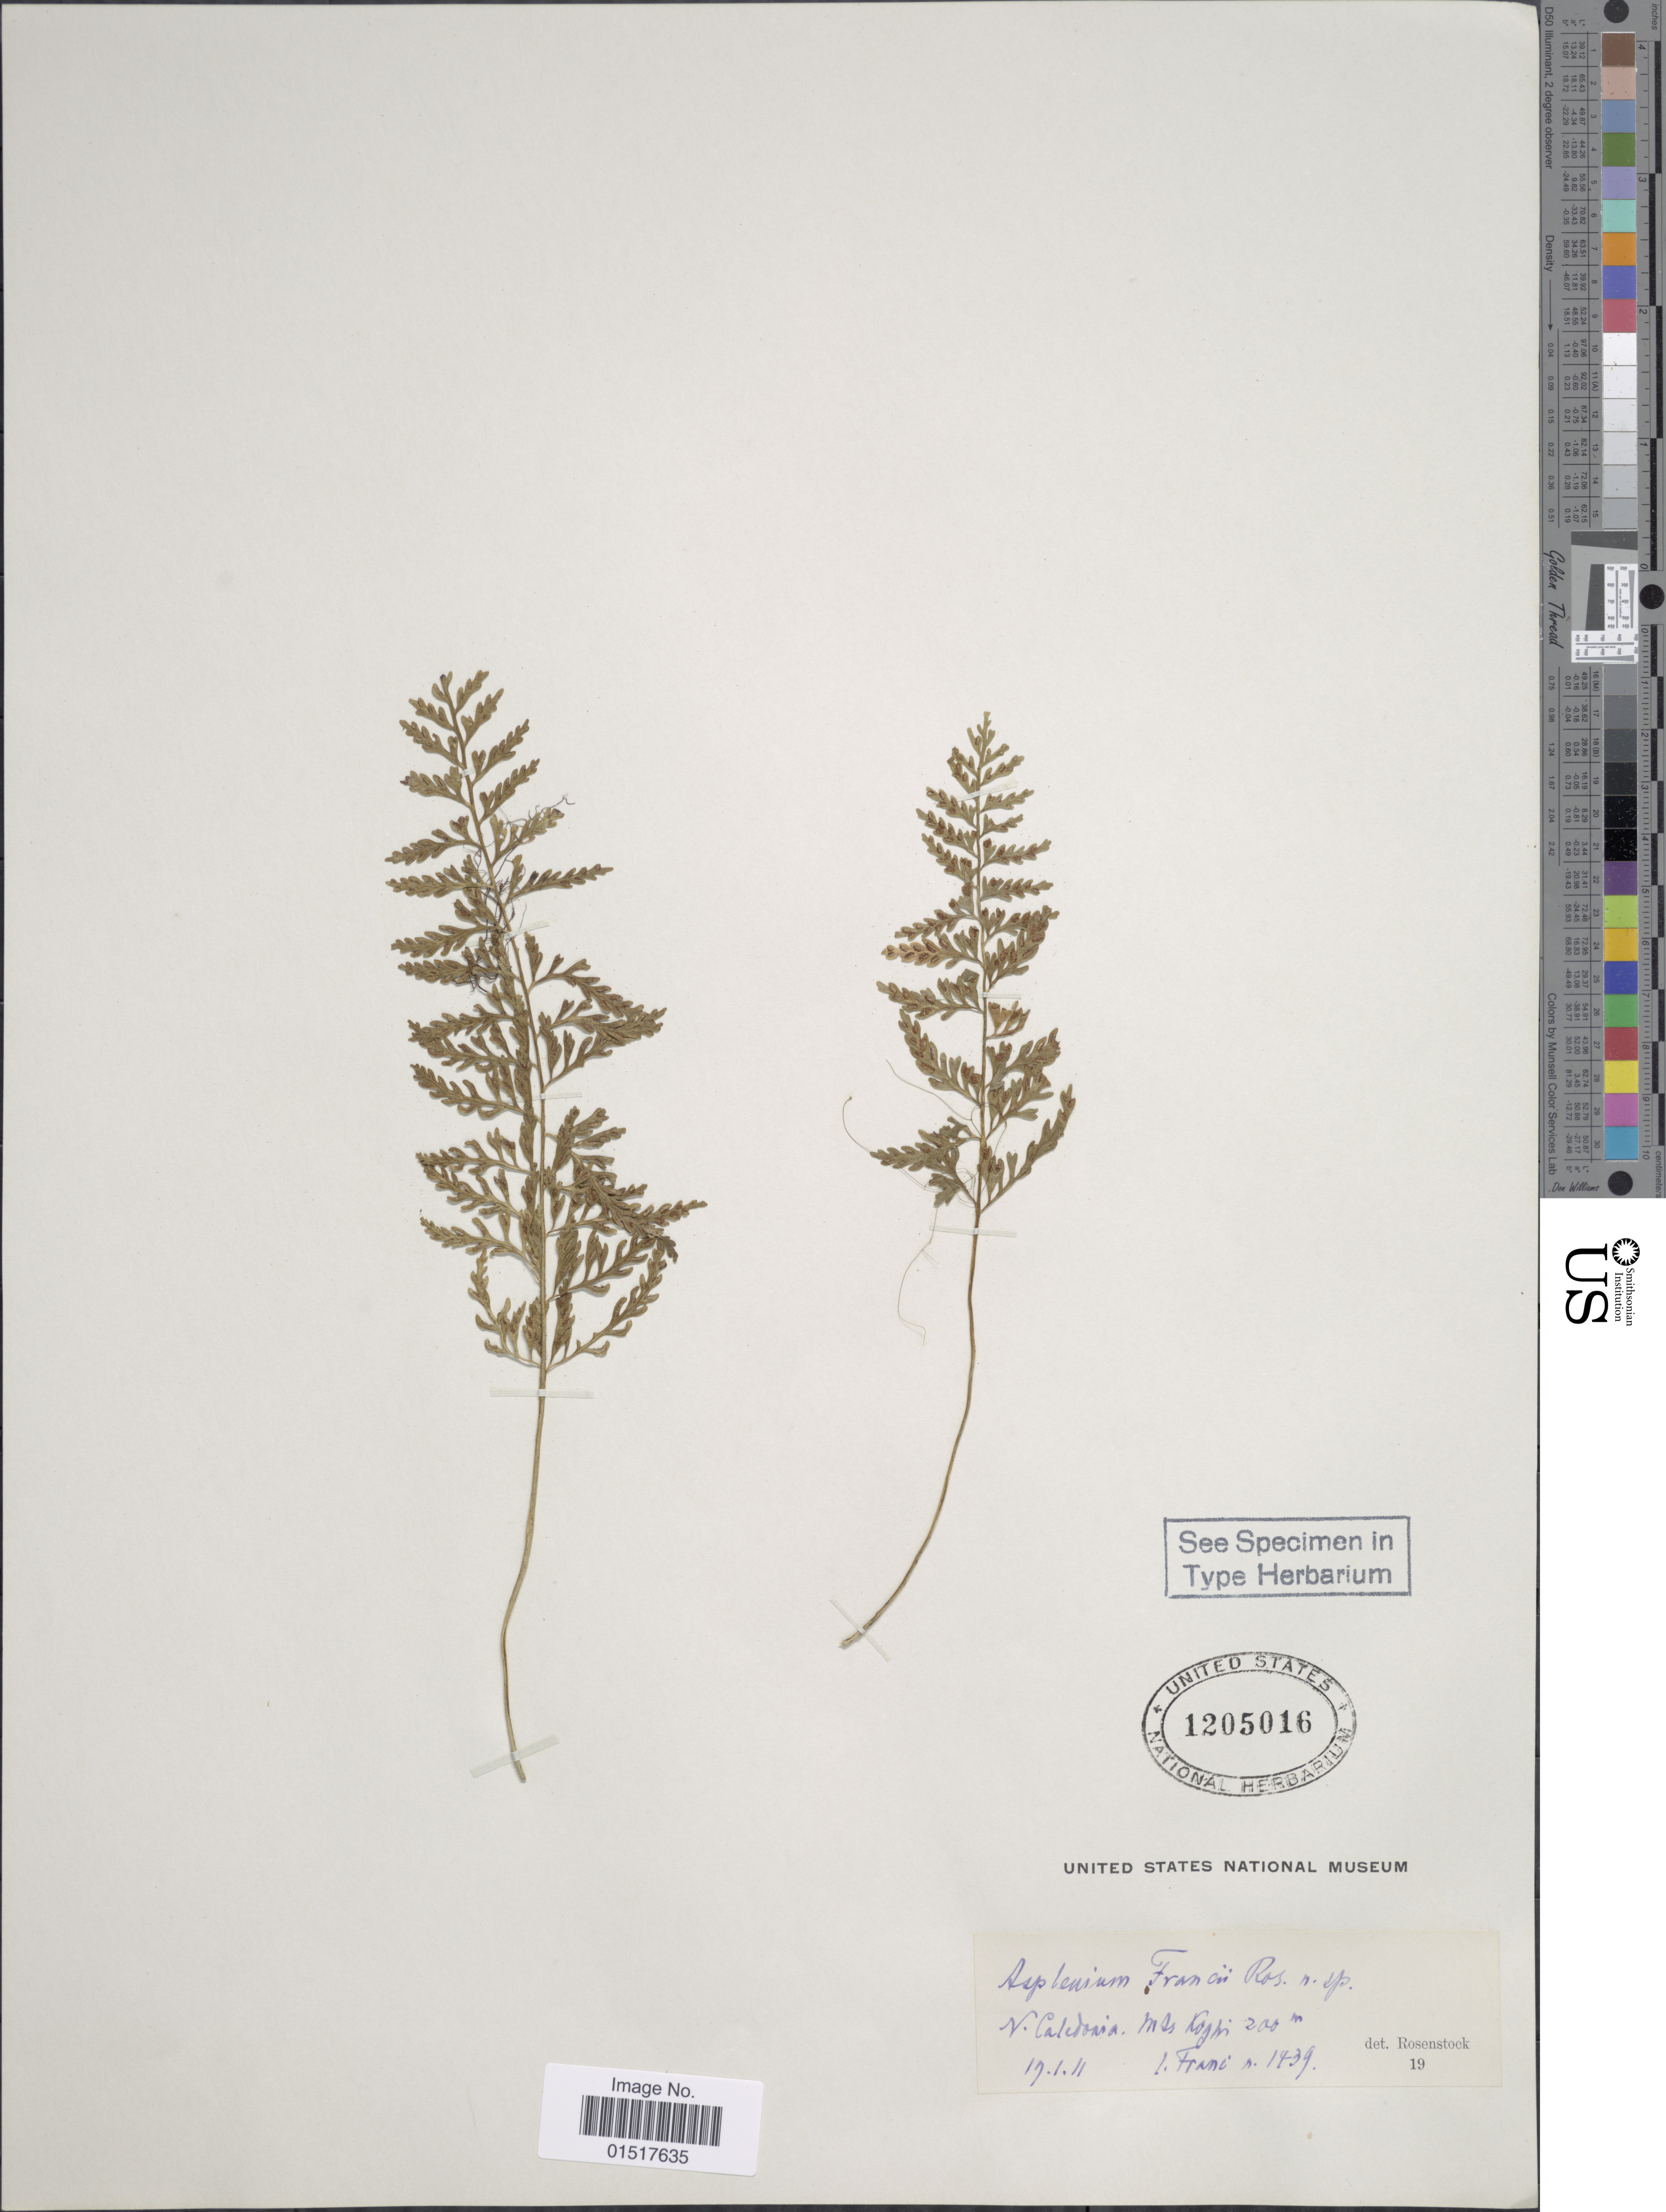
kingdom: Plantae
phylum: Tracheophyta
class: Polypodiopsida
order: Polypodiales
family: Aspleniaceae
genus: Asplenium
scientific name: Asplenium francii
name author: Rosenst.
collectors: Franc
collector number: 1439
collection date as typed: Transcribed d/m/y: 19/1/11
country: New Caledonia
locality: Mts Koghi.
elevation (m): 200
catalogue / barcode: US 1205016